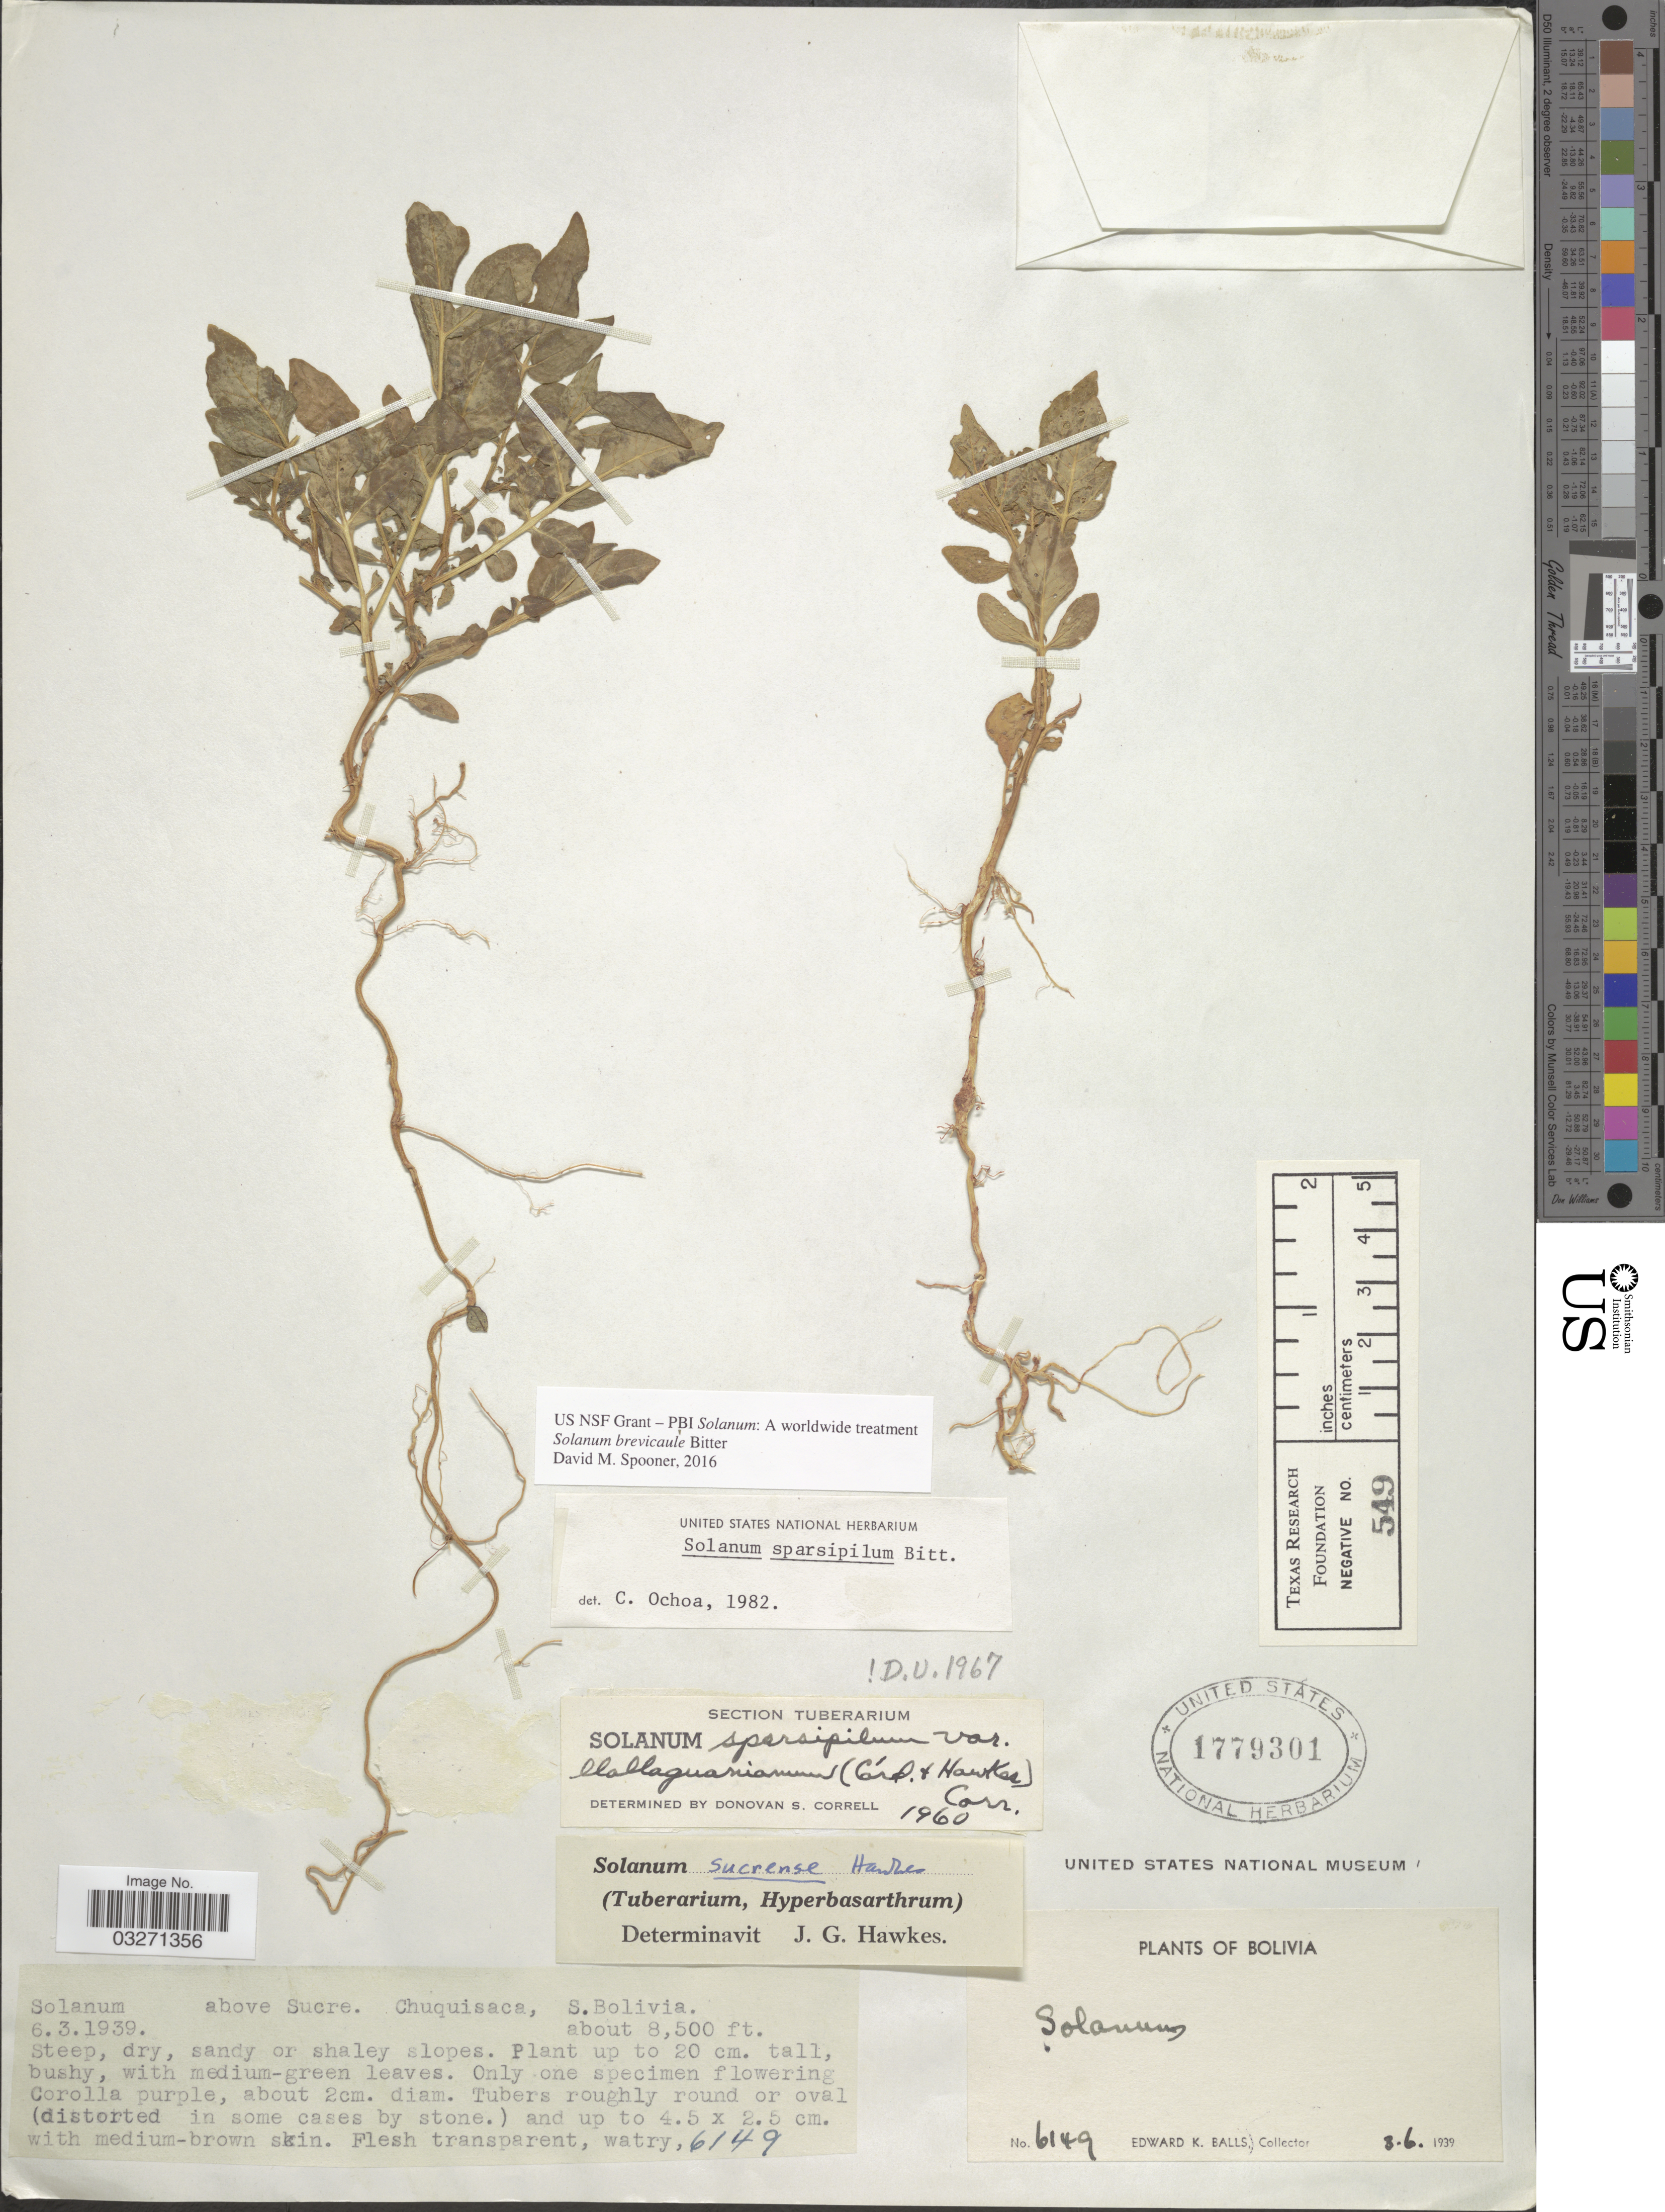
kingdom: Plantae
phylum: Tracheophyta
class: Magnoliopsida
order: Solanales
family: Solanaceae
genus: Solanum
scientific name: Solanum brevicaule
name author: Bitter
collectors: E. K. Balls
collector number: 6149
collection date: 1939-03-06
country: Bolivia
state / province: Chuquisaca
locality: Above Sucre. S. Bolivia.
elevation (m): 2591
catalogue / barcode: US 1779301